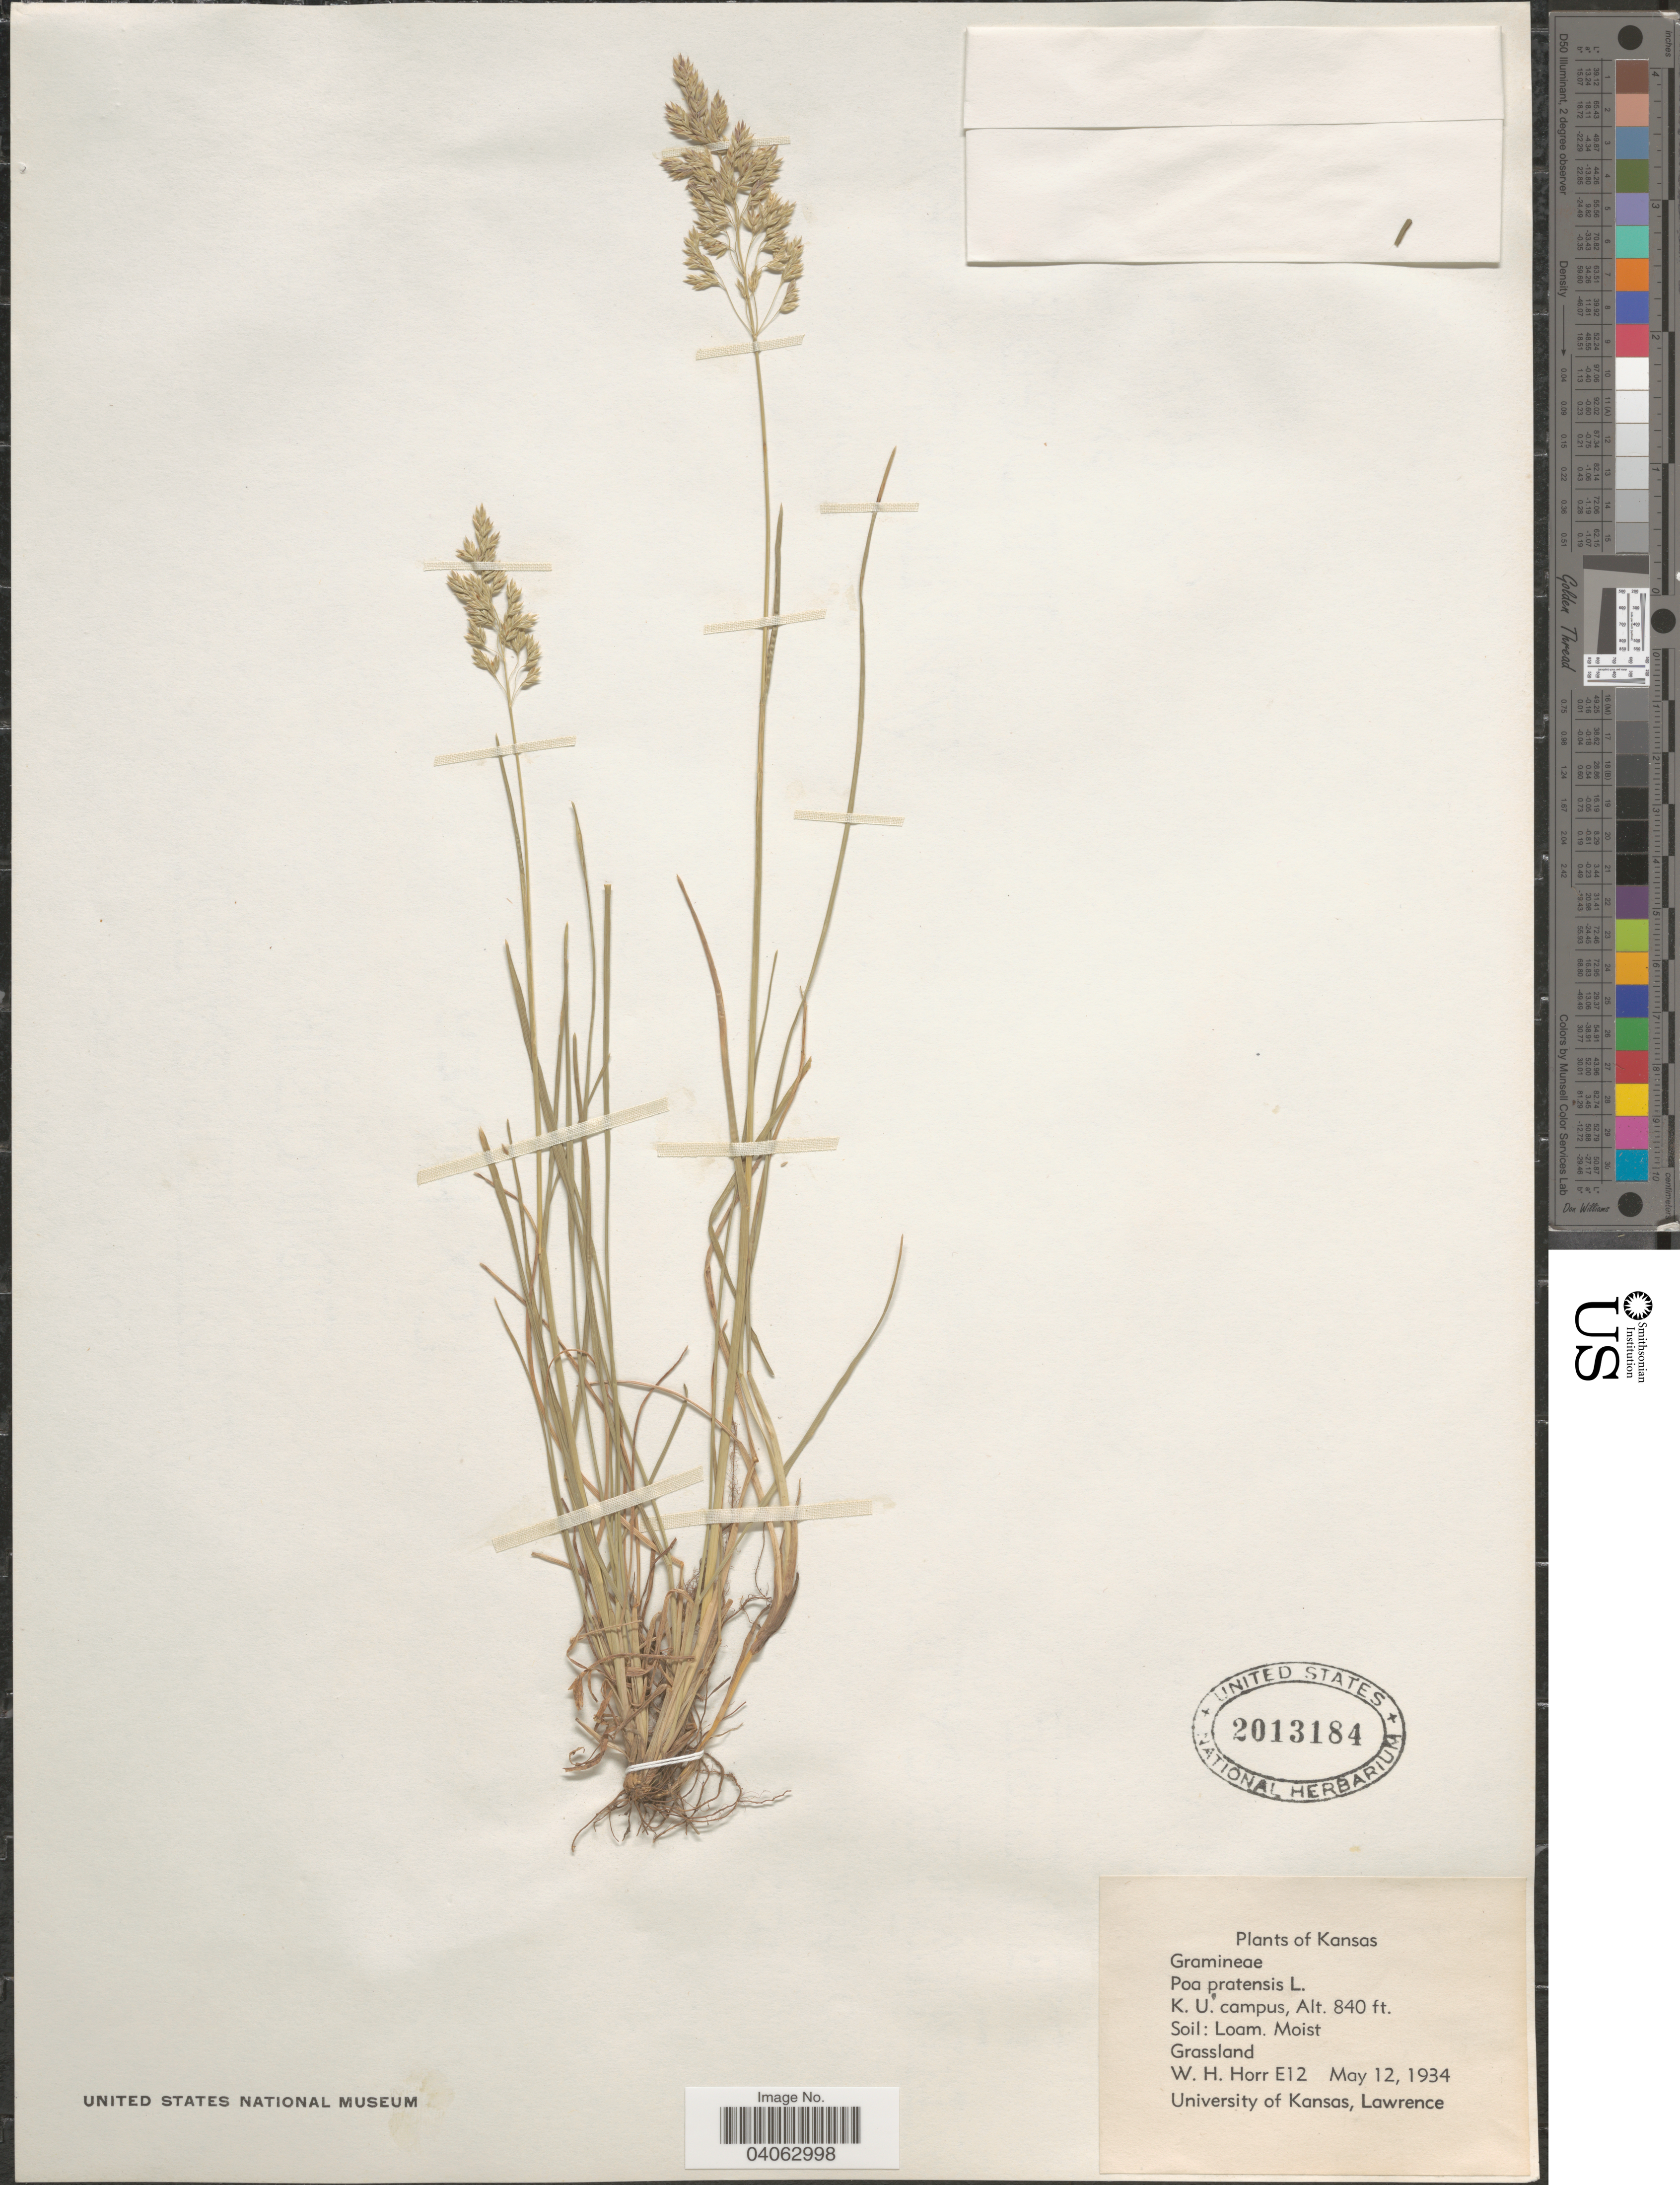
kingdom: Plantae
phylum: Tracheophyta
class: Liliopsida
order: Poales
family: Poaceae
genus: Poa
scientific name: Poa pratensis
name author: L.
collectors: W. H. Horr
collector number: E12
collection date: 1934-05-12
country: United States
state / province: Kansas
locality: K. U. campus.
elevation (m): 256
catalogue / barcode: US 2013184